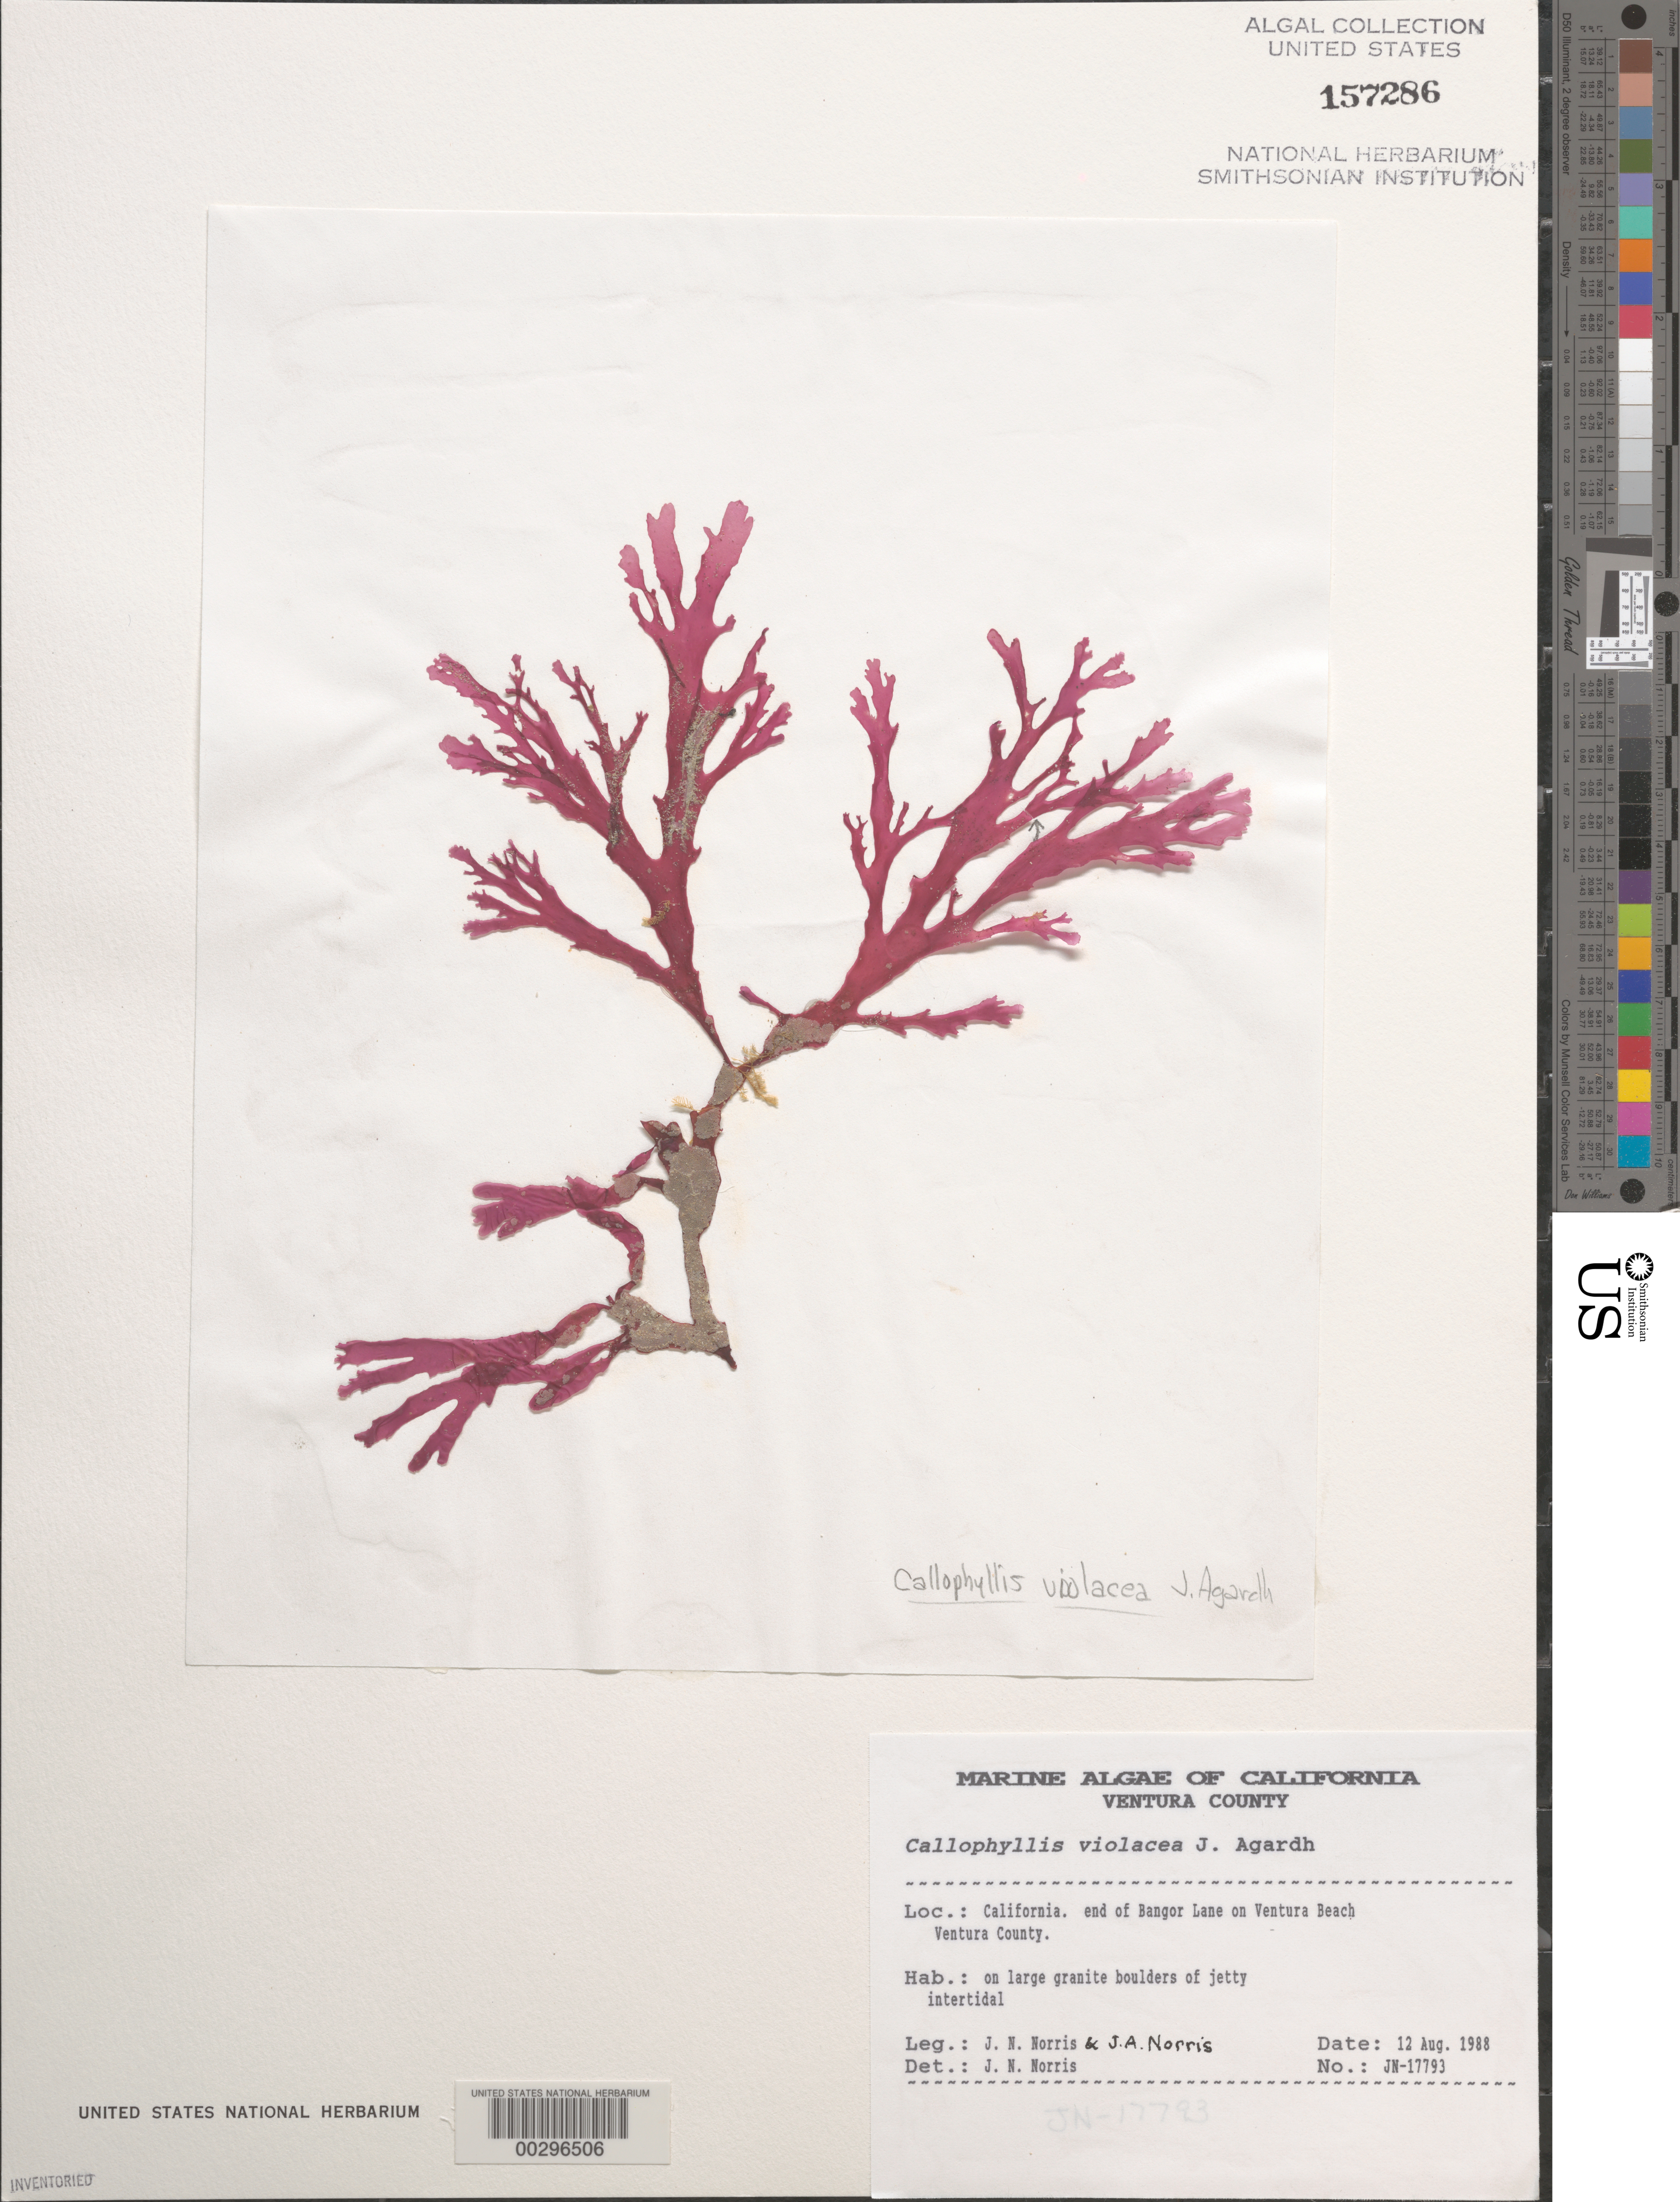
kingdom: Plantae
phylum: Rhodophyta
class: Florideophyceae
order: Gigartinales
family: Kallymeniaceae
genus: Callophyllis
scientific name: Callophyllis violacea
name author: J. Agardh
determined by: Norris, James N.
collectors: J. N. Norris & J. A. Norris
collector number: JN-17793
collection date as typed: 12 Aug 1988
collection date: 1988-08-12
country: United States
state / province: California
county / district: Ventura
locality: Ventura Beach, end of Bangor Lane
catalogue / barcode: US 157286